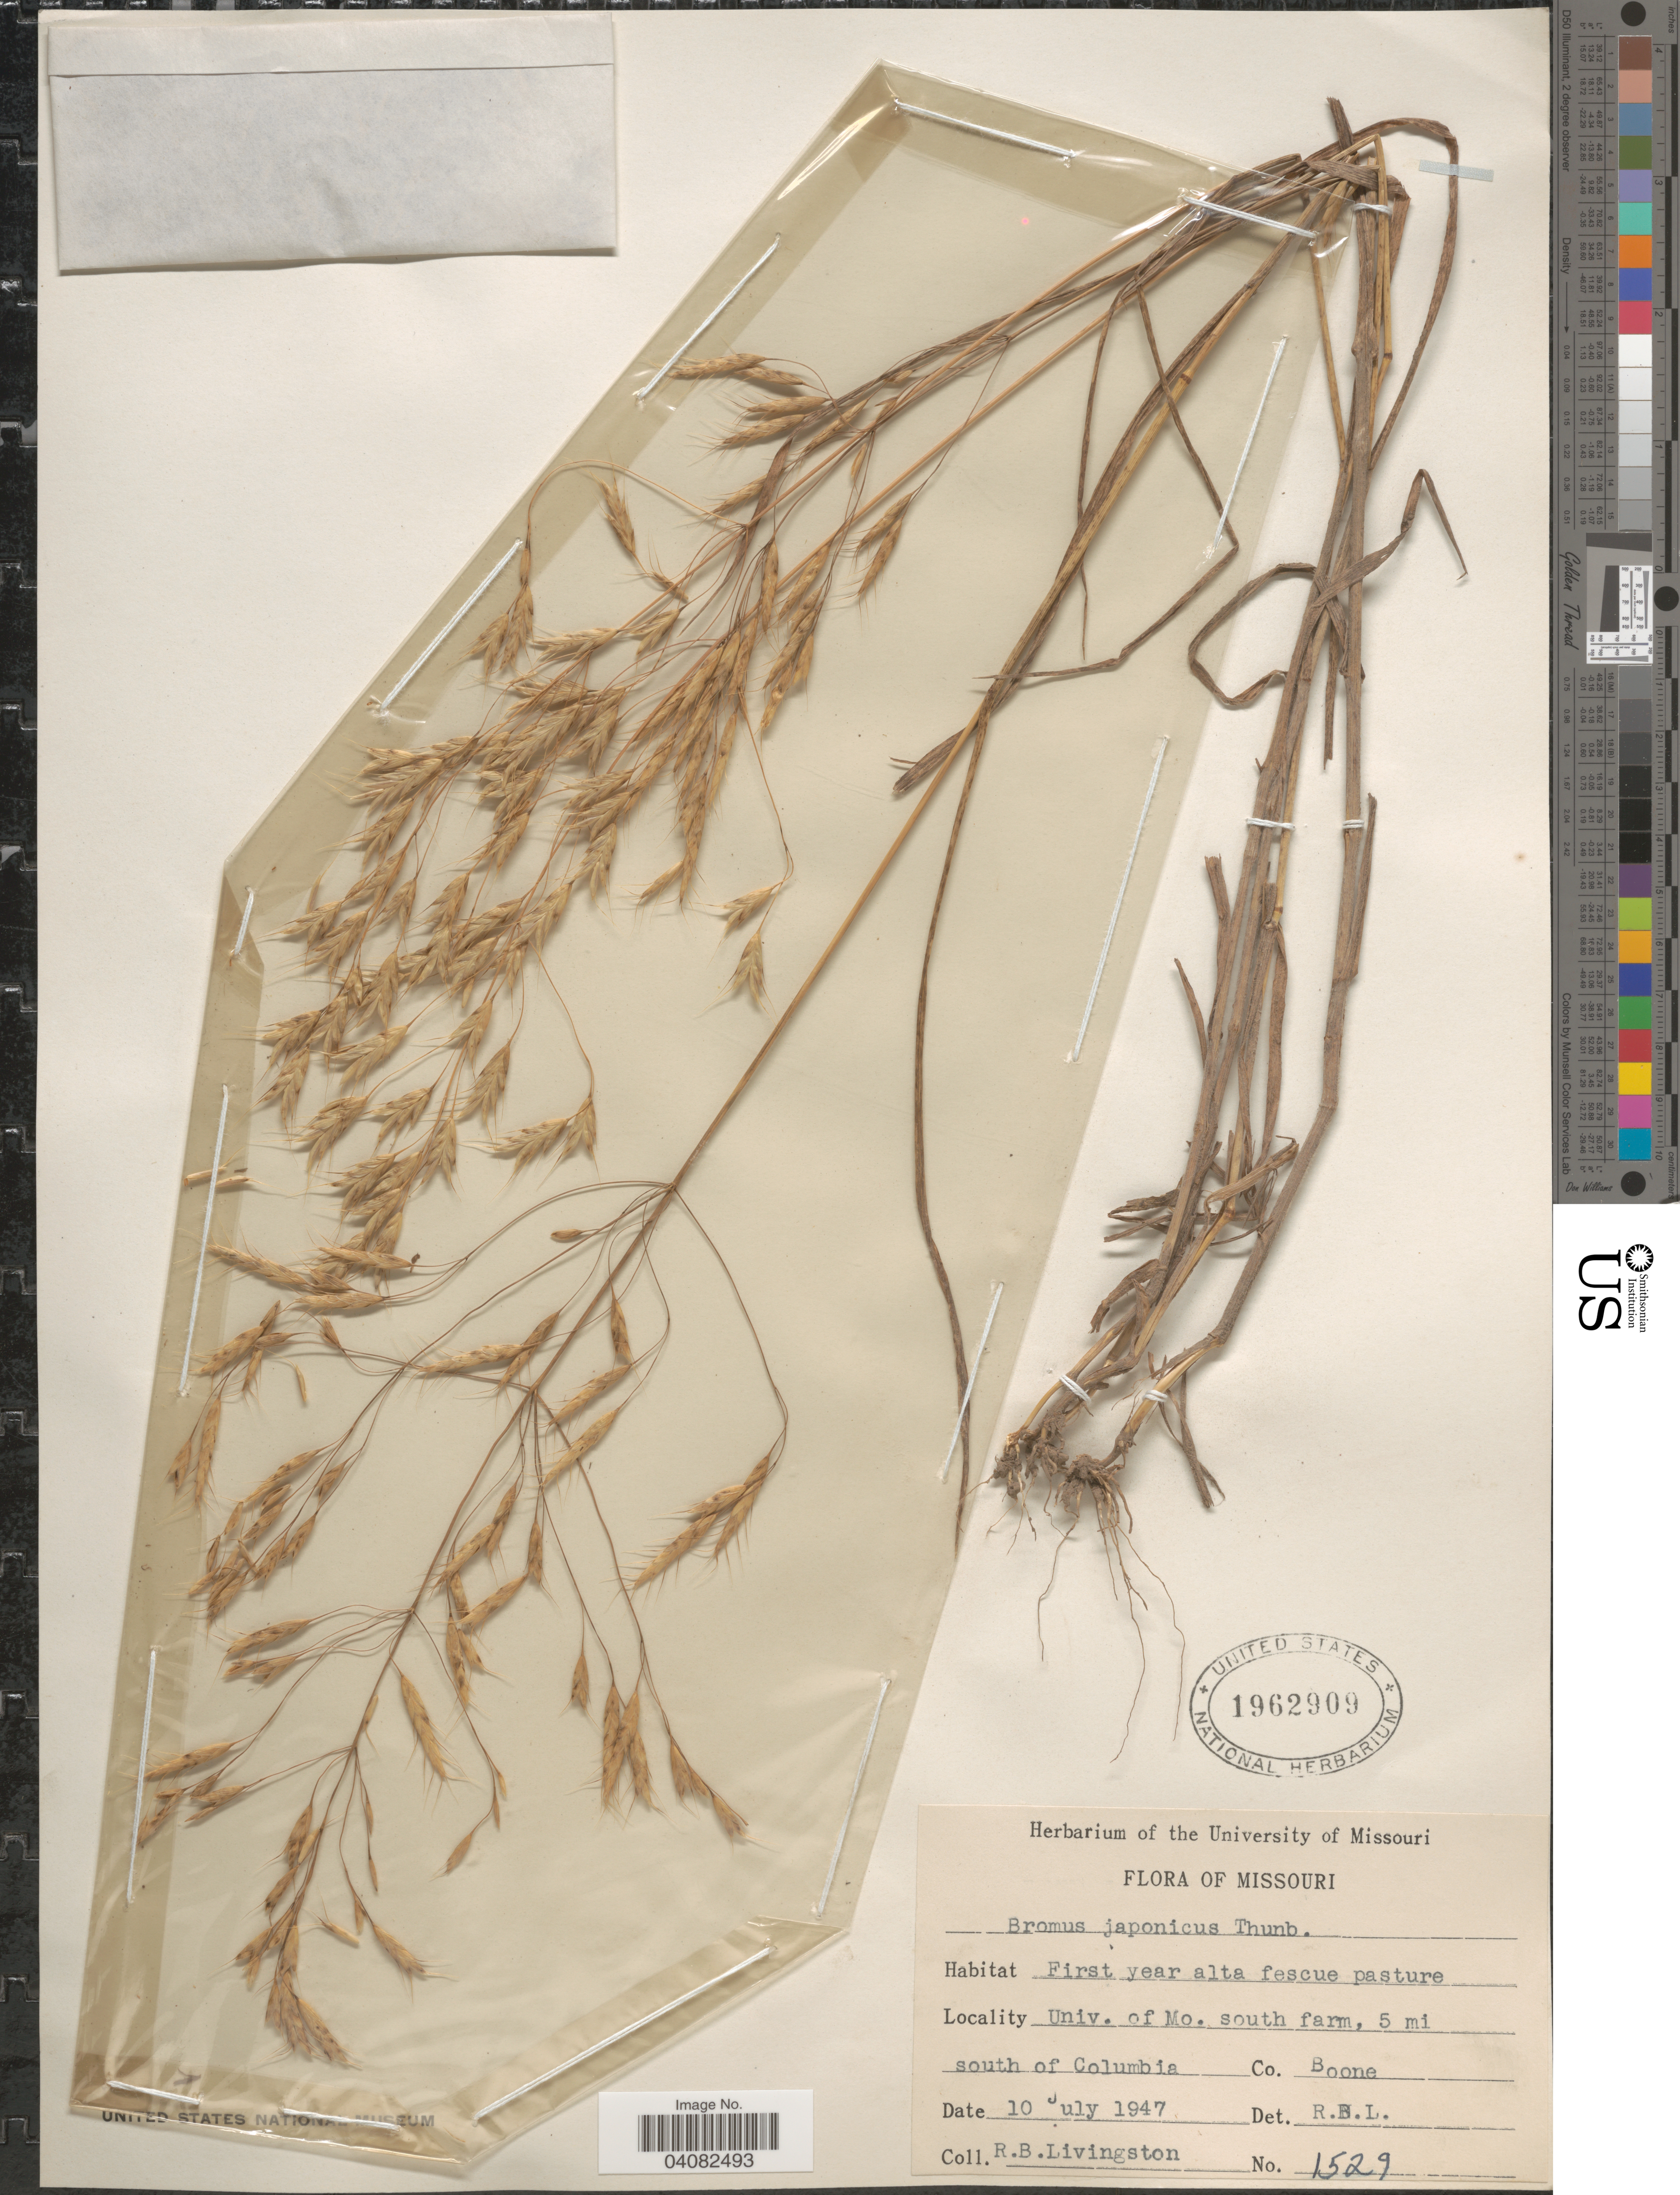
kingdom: Plantae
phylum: Tracheophyta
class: Liliopsida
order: Poales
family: Poaceae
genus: Bromus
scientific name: Bromus intermedius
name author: Gussone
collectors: R. Livingston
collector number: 1529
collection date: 1947-07-10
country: United States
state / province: Missouri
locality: Univ. of Mo. south farm, 5 mi south of Columbia. Co. Boone.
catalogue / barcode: US 1962909